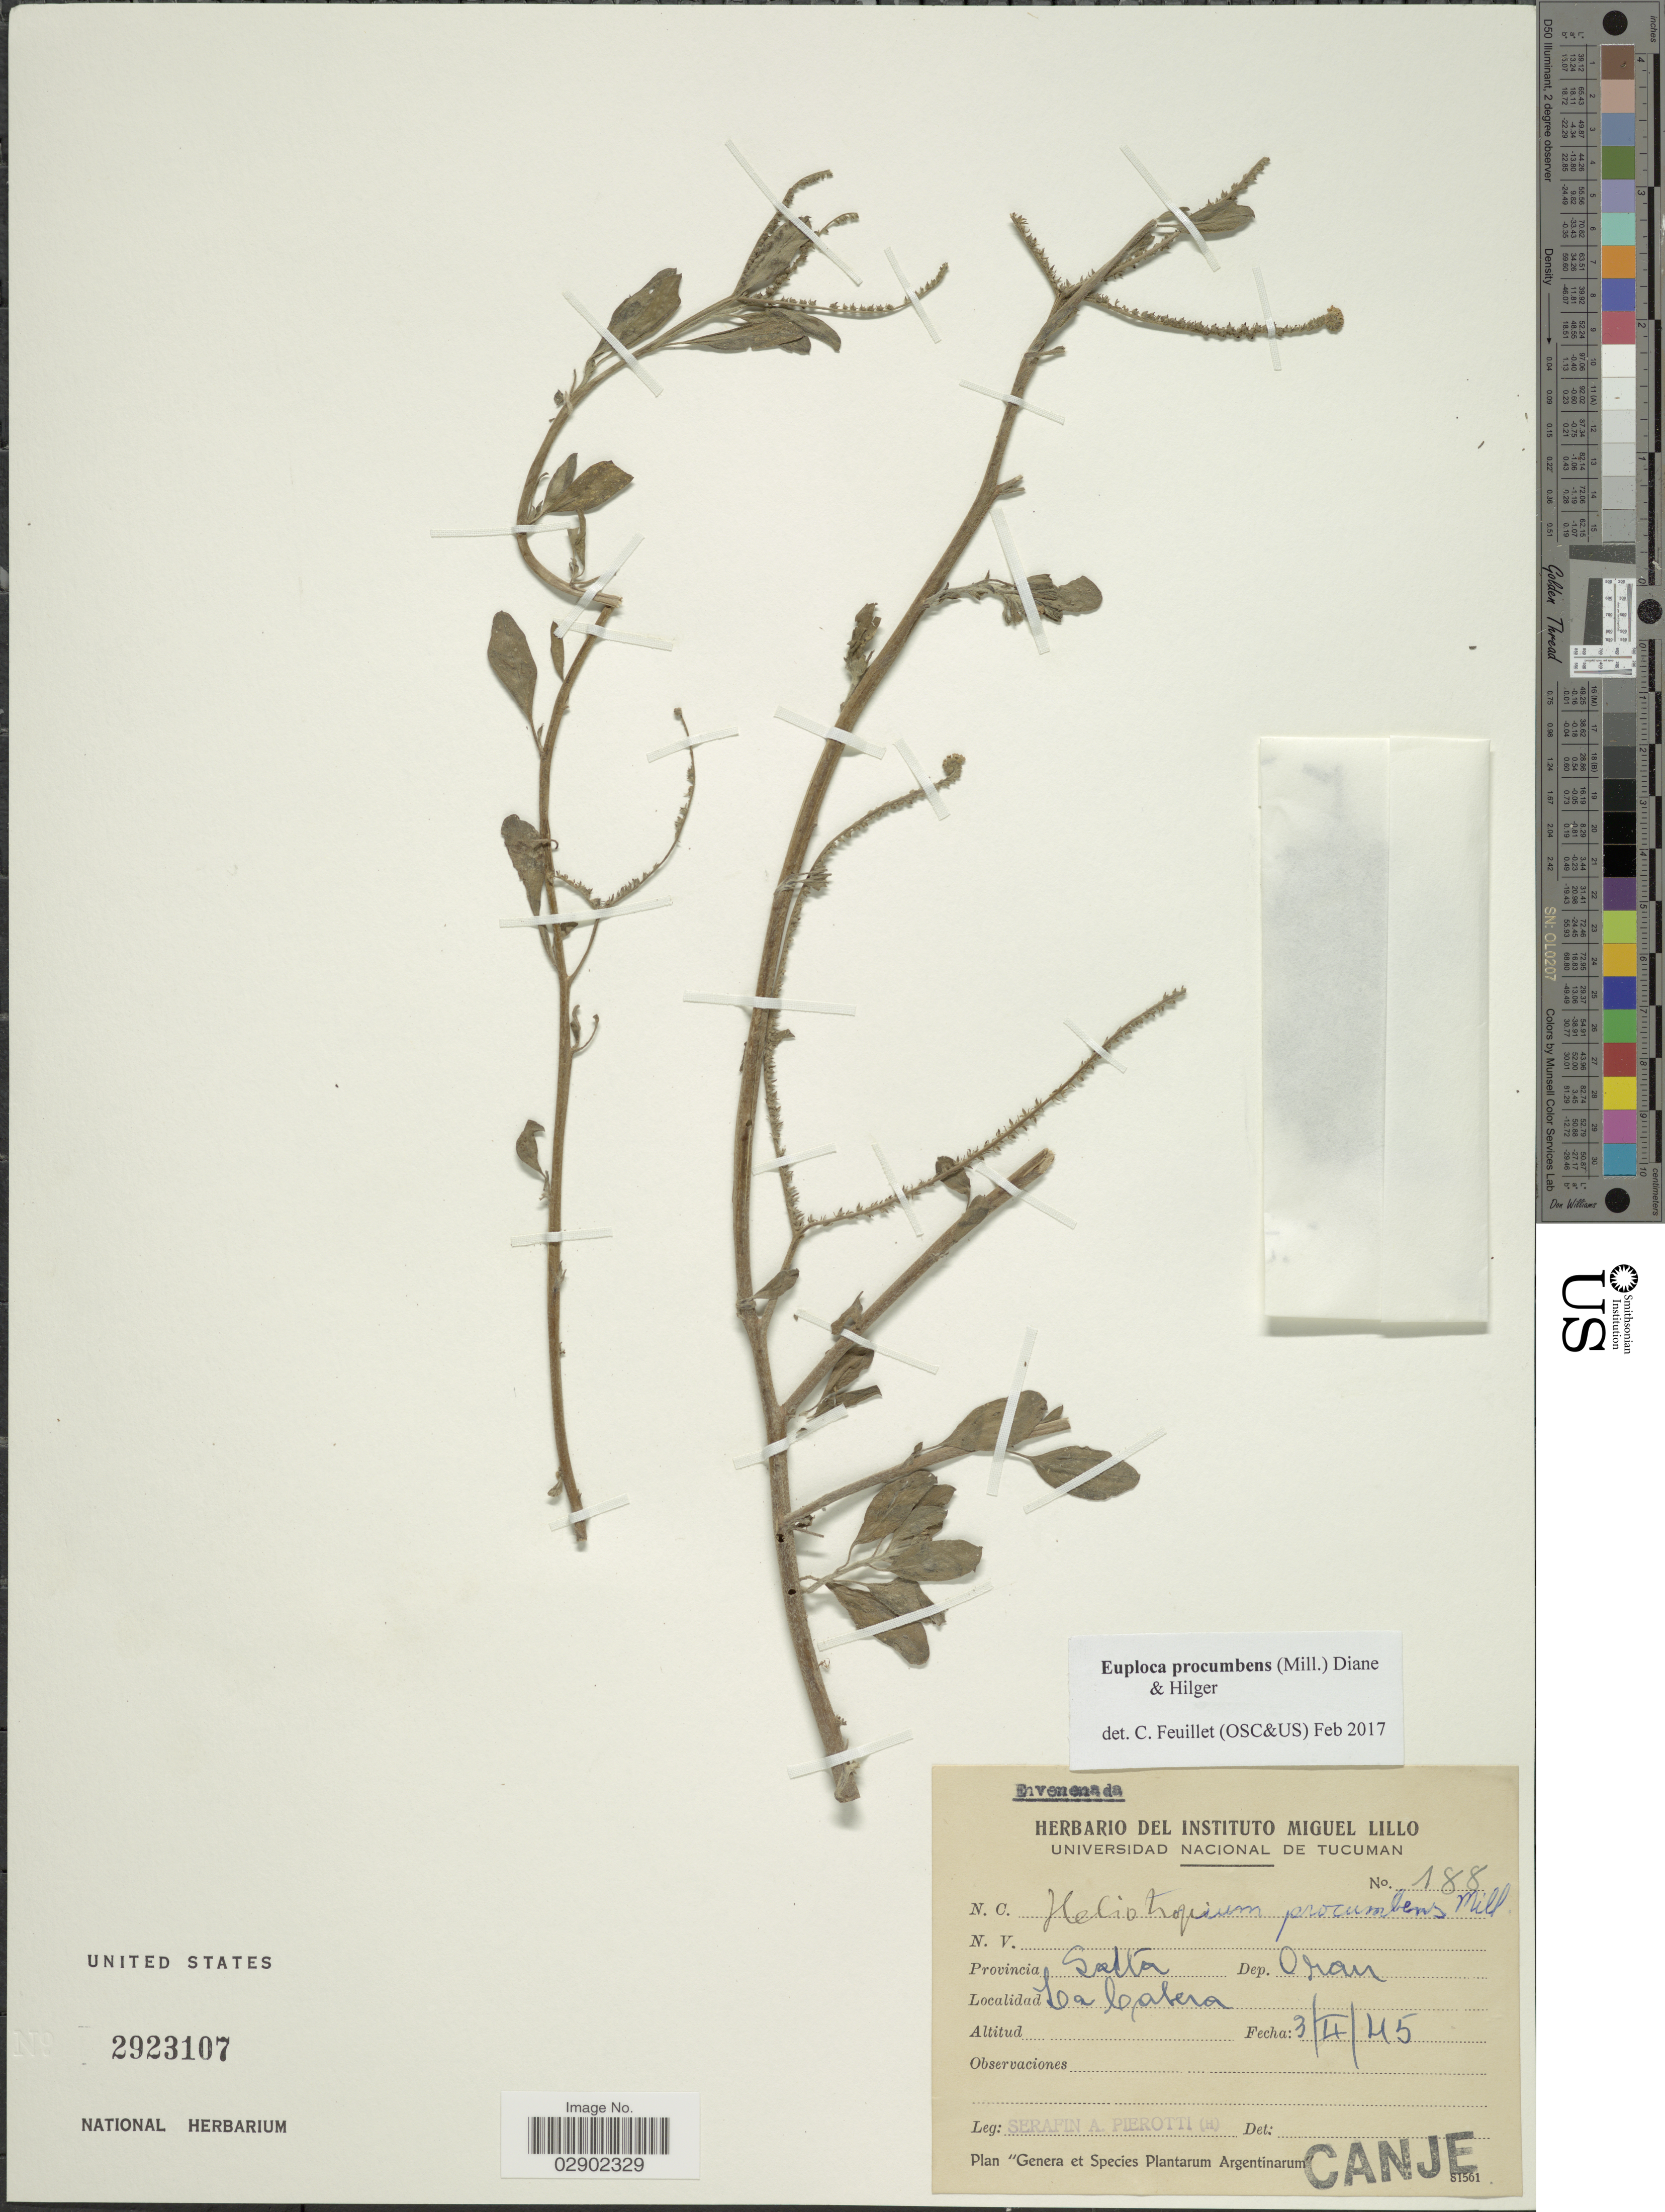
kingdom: Plantae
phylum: Tracheophyta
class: Magnoliopsida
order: Boraginales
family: Heliotropiaceae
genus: Euploca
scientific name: Euploca procumbens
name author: (Mill.) Diane & Hilger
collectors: S. A. Pierotti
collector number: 188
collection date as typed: Transcribed d/m/y: 3/2/45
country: Argentina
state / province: Salta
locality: Dep. Oran. La Calera.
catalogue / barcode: US 2923107